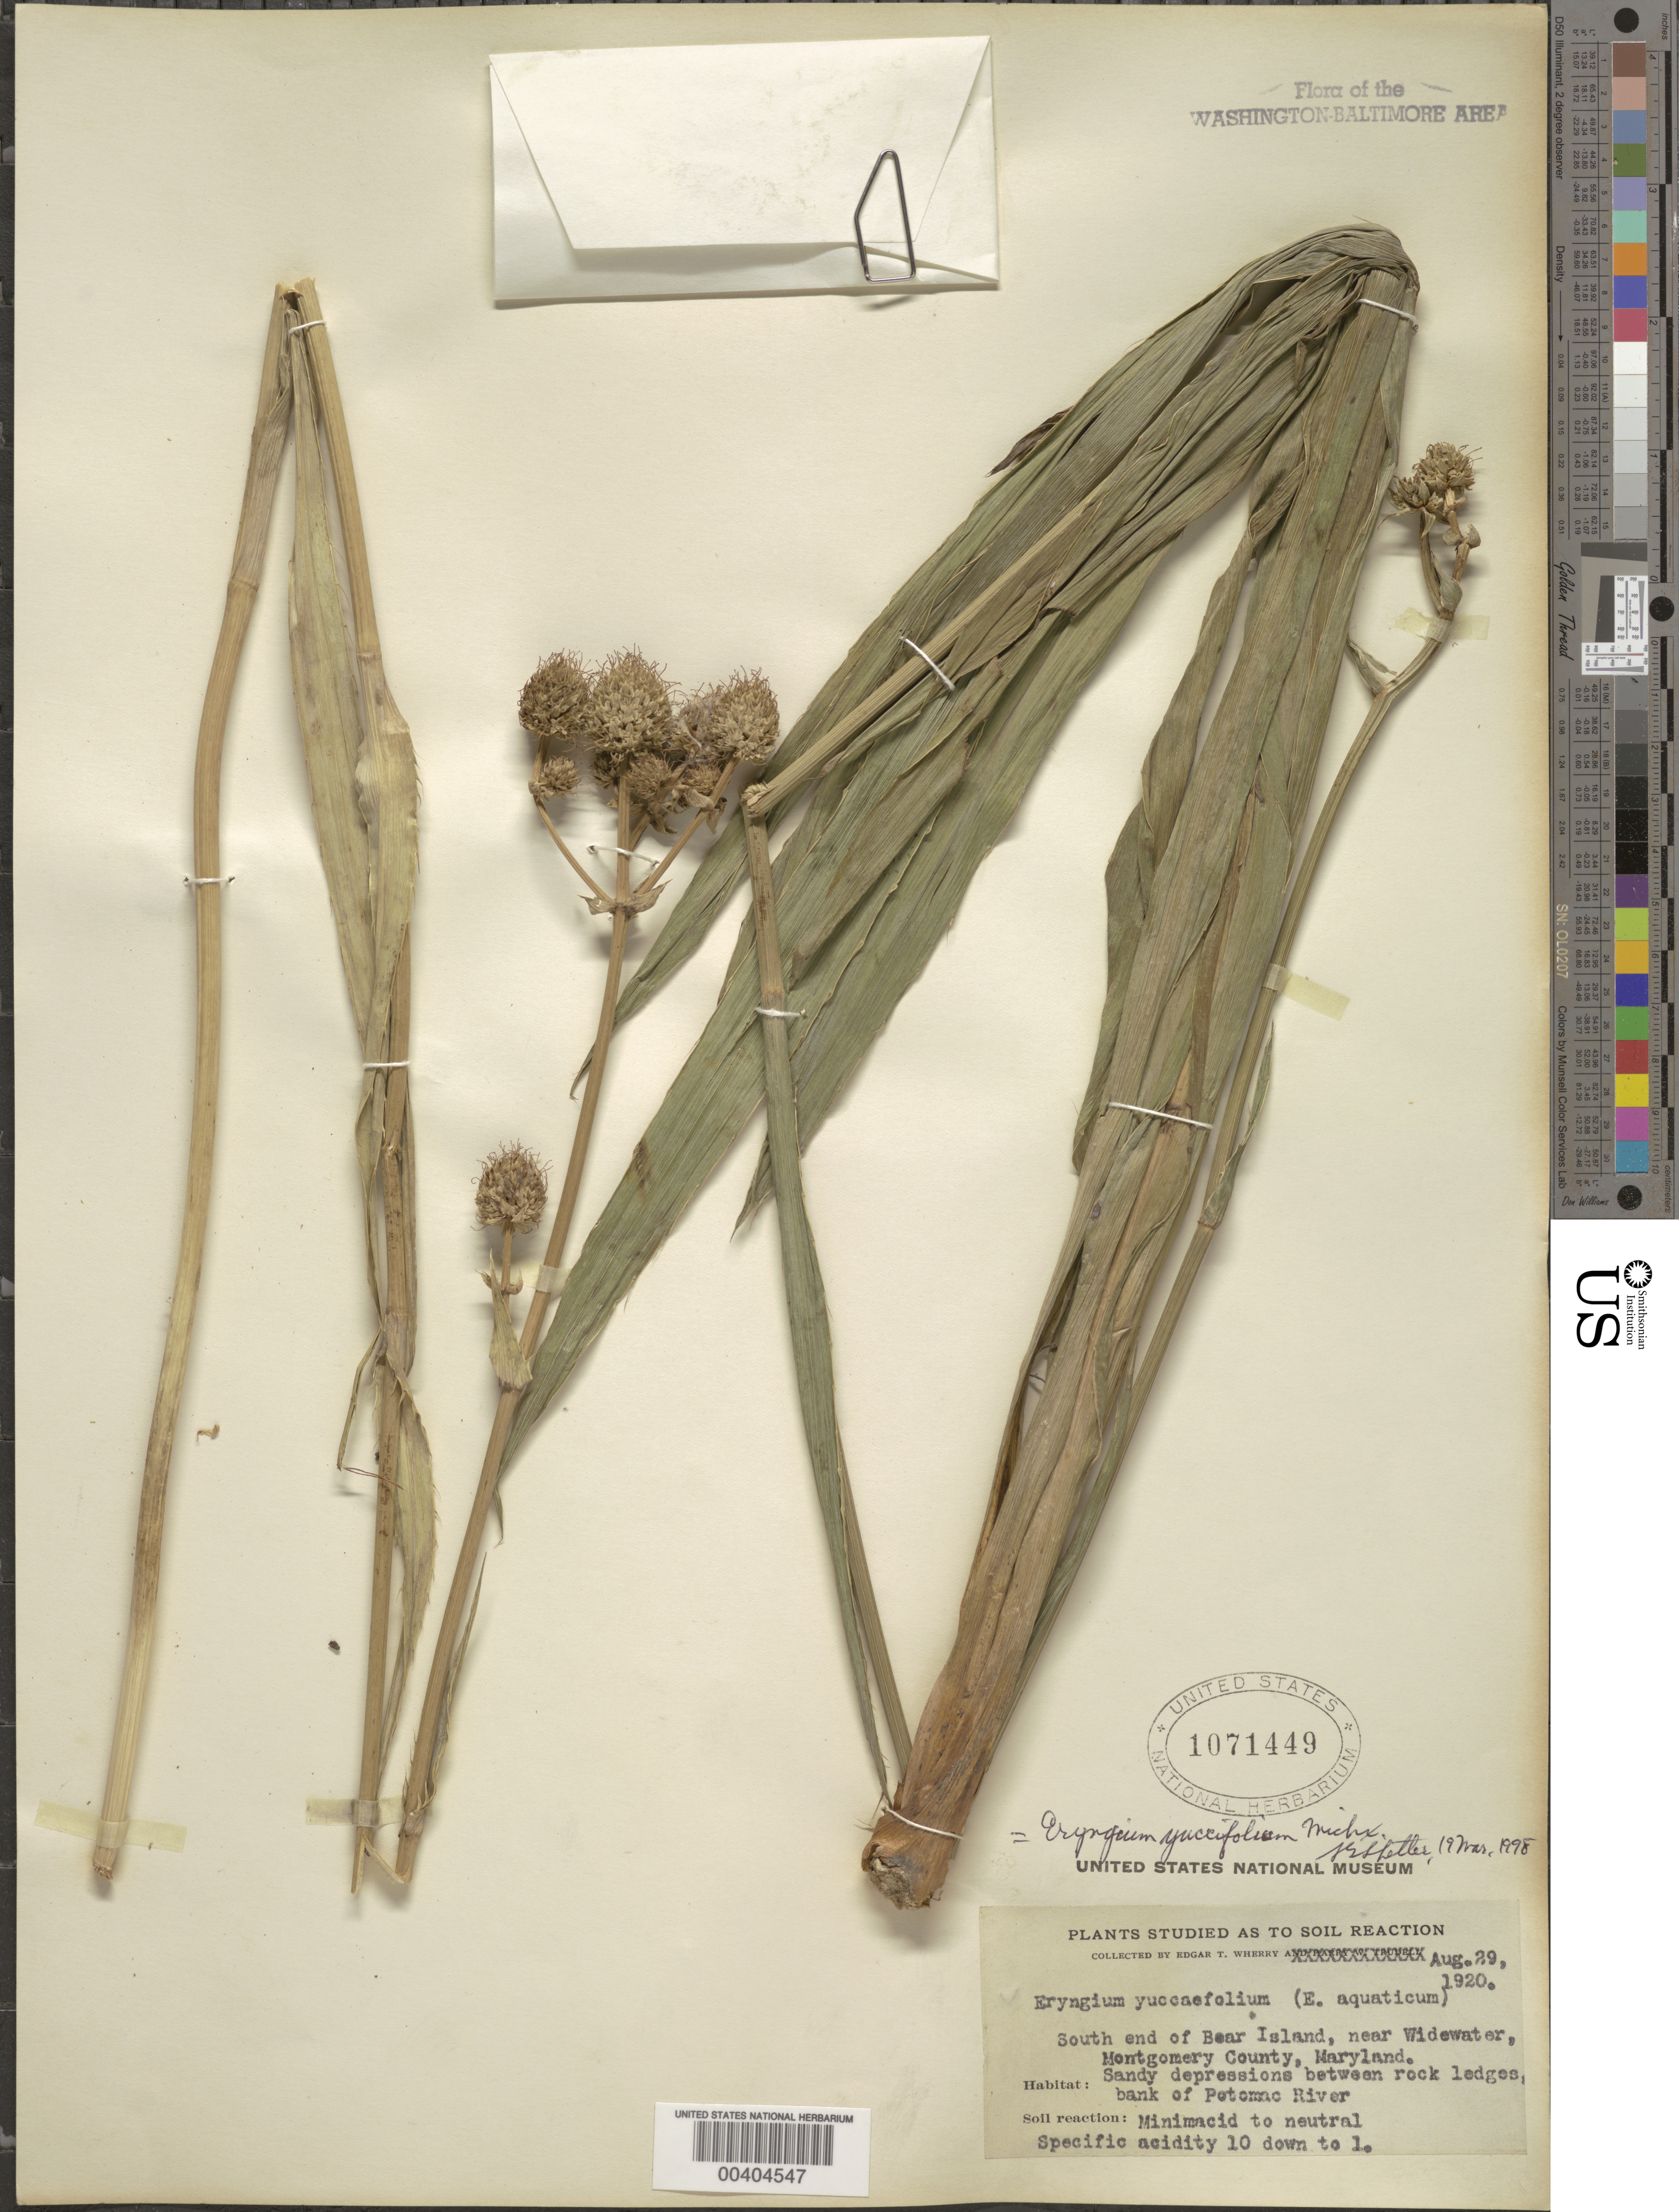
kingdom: Plantae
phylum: Tracheophyta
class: Magnoliopsida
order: Apiales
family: Apiaceae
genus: Eryngium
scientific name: Eryngium yuccifolium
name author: Michx.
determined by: Shetler, Stanwyn G., (US), NMNH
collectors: E. T. Wherry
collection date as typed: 29 Aug 1920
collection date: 1920-08-29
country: United States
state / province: Maryland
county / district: Montgomery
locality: Bear Island near Widewater, Banks of the Potomac River C. & O. Canal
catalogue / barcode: US 1071449